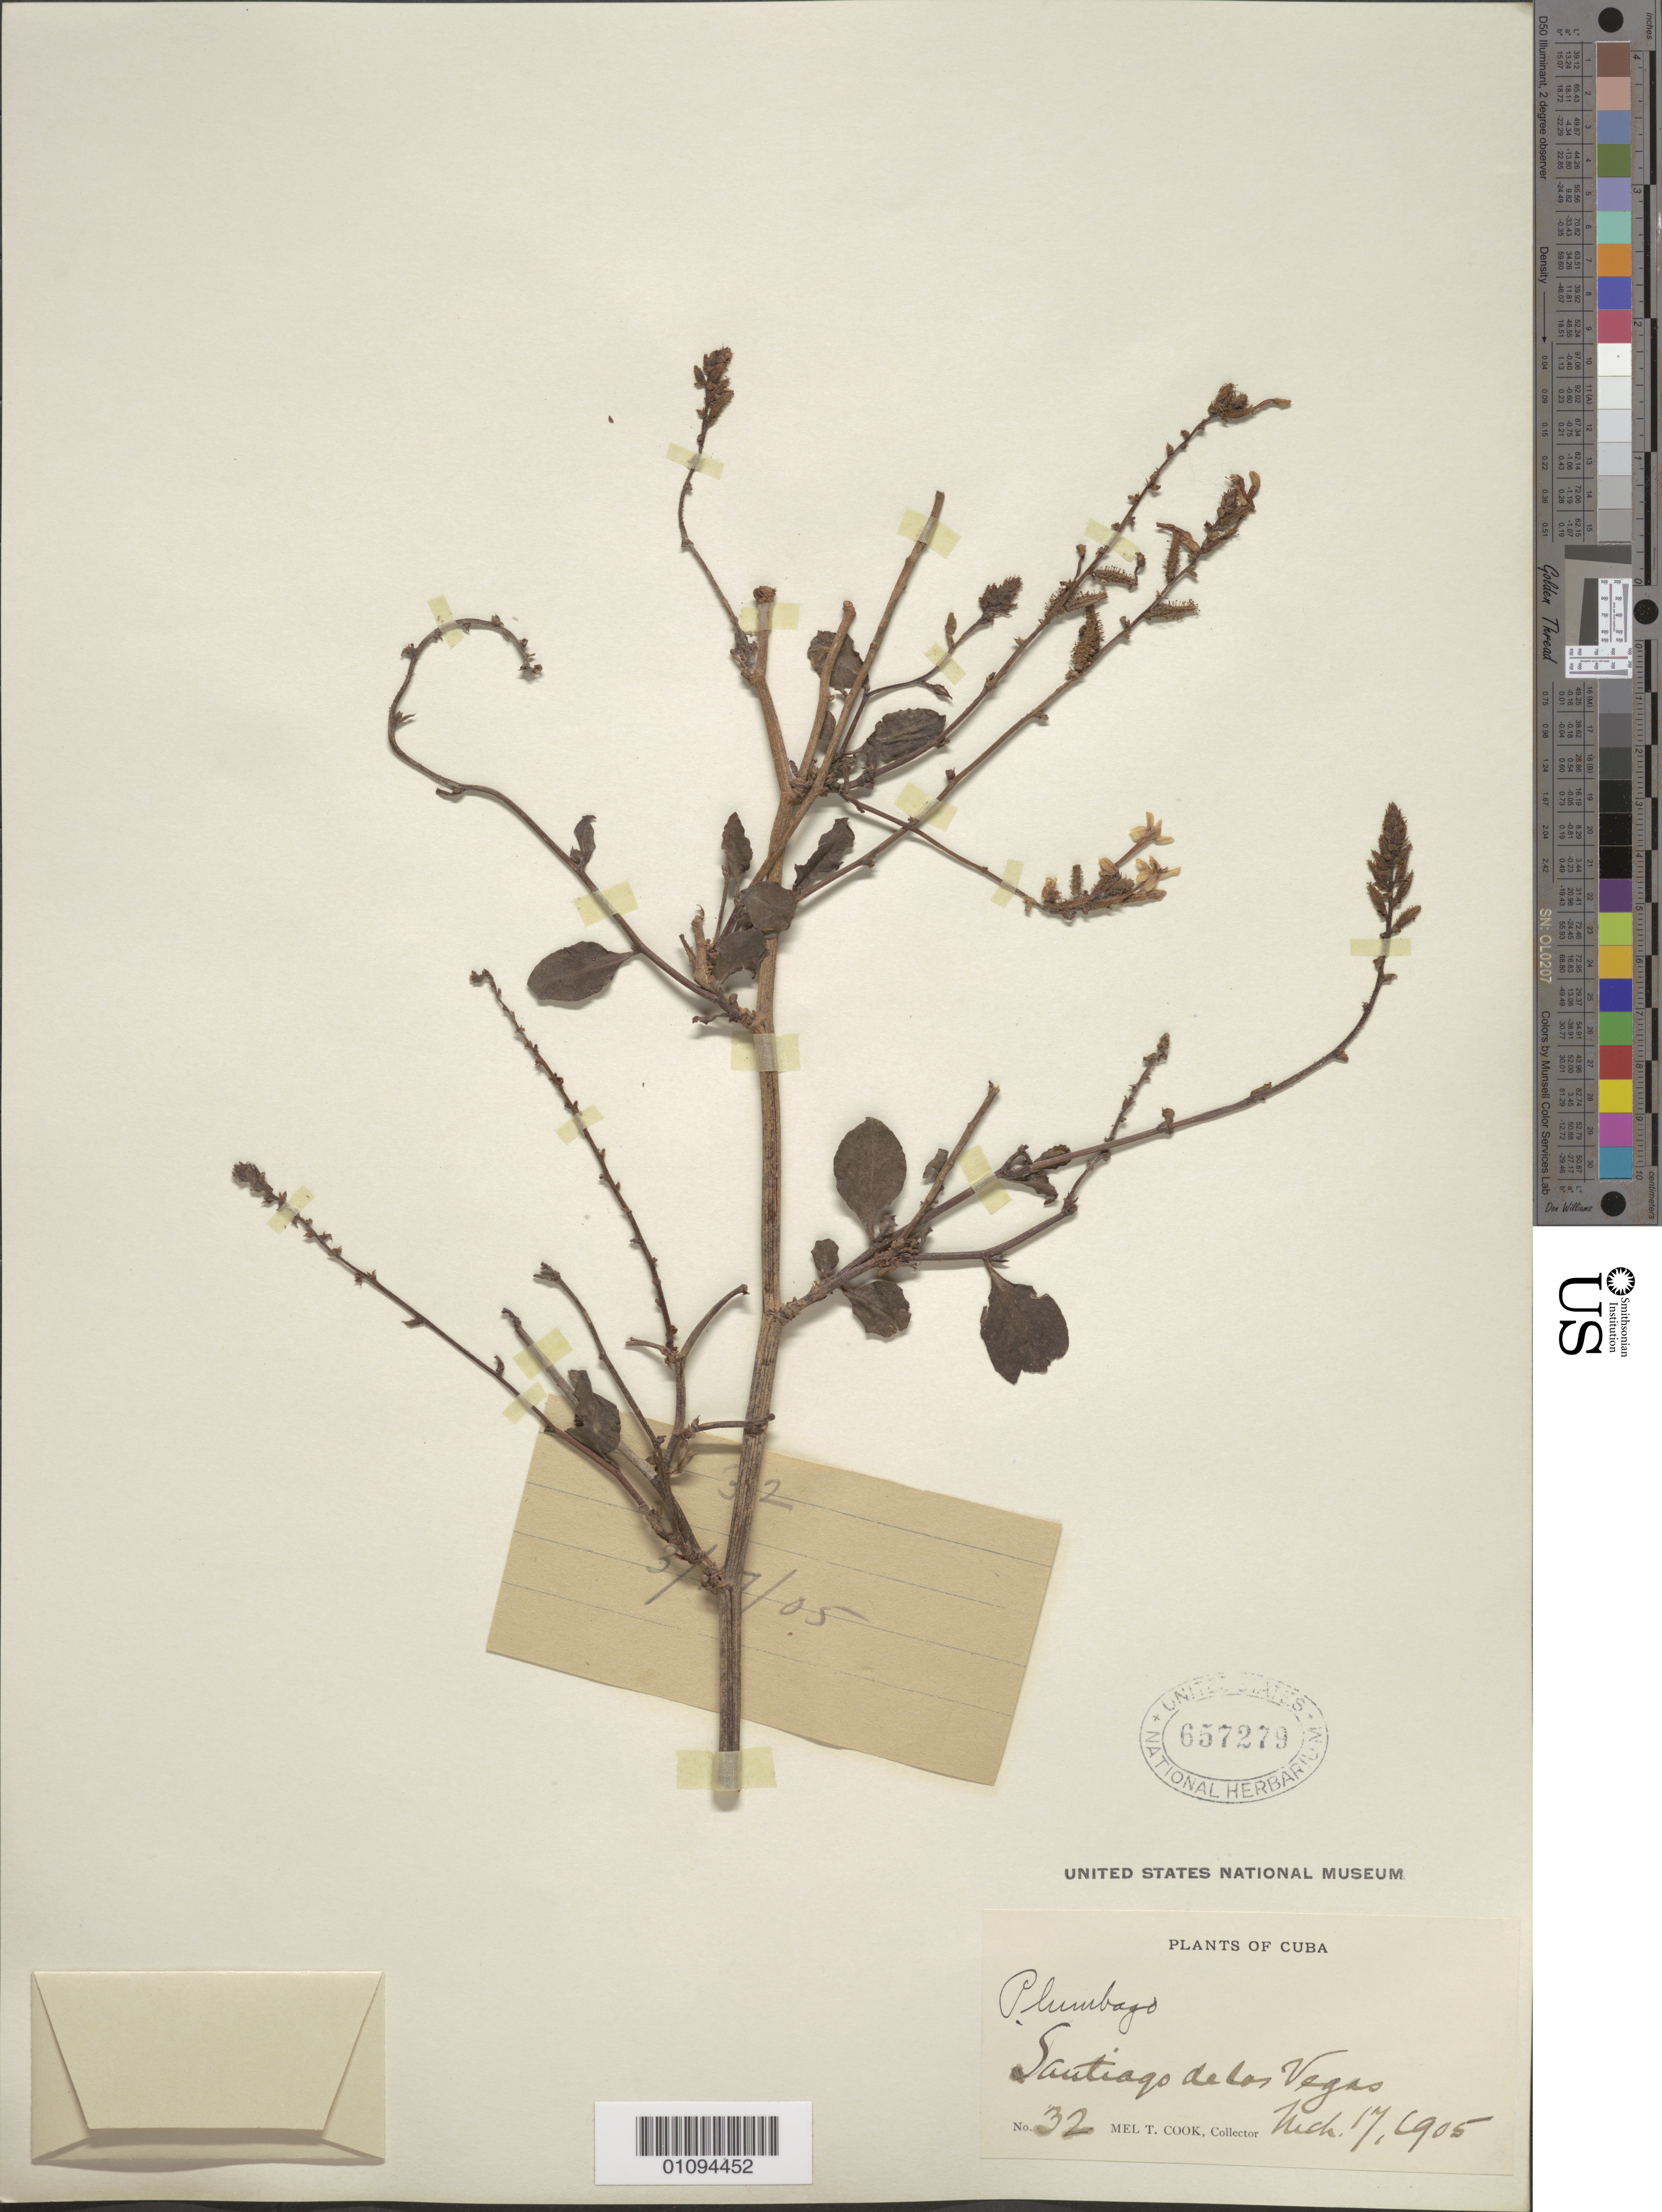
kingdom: Plantae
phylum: Tracheophyta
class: Magnoliopsida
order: Caryophyllales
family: Plumbaginaceae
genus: Plumbago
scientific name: Plumbago scandens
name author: L.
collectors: M. T. Cook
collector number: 32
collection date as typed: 17 Mar 1905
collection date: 1905-03-17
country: Cuba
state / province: La Habana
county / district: Municipio Boyeros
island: Cuba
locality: Santiago de las Vegas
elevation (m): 97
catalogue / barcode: US 657279